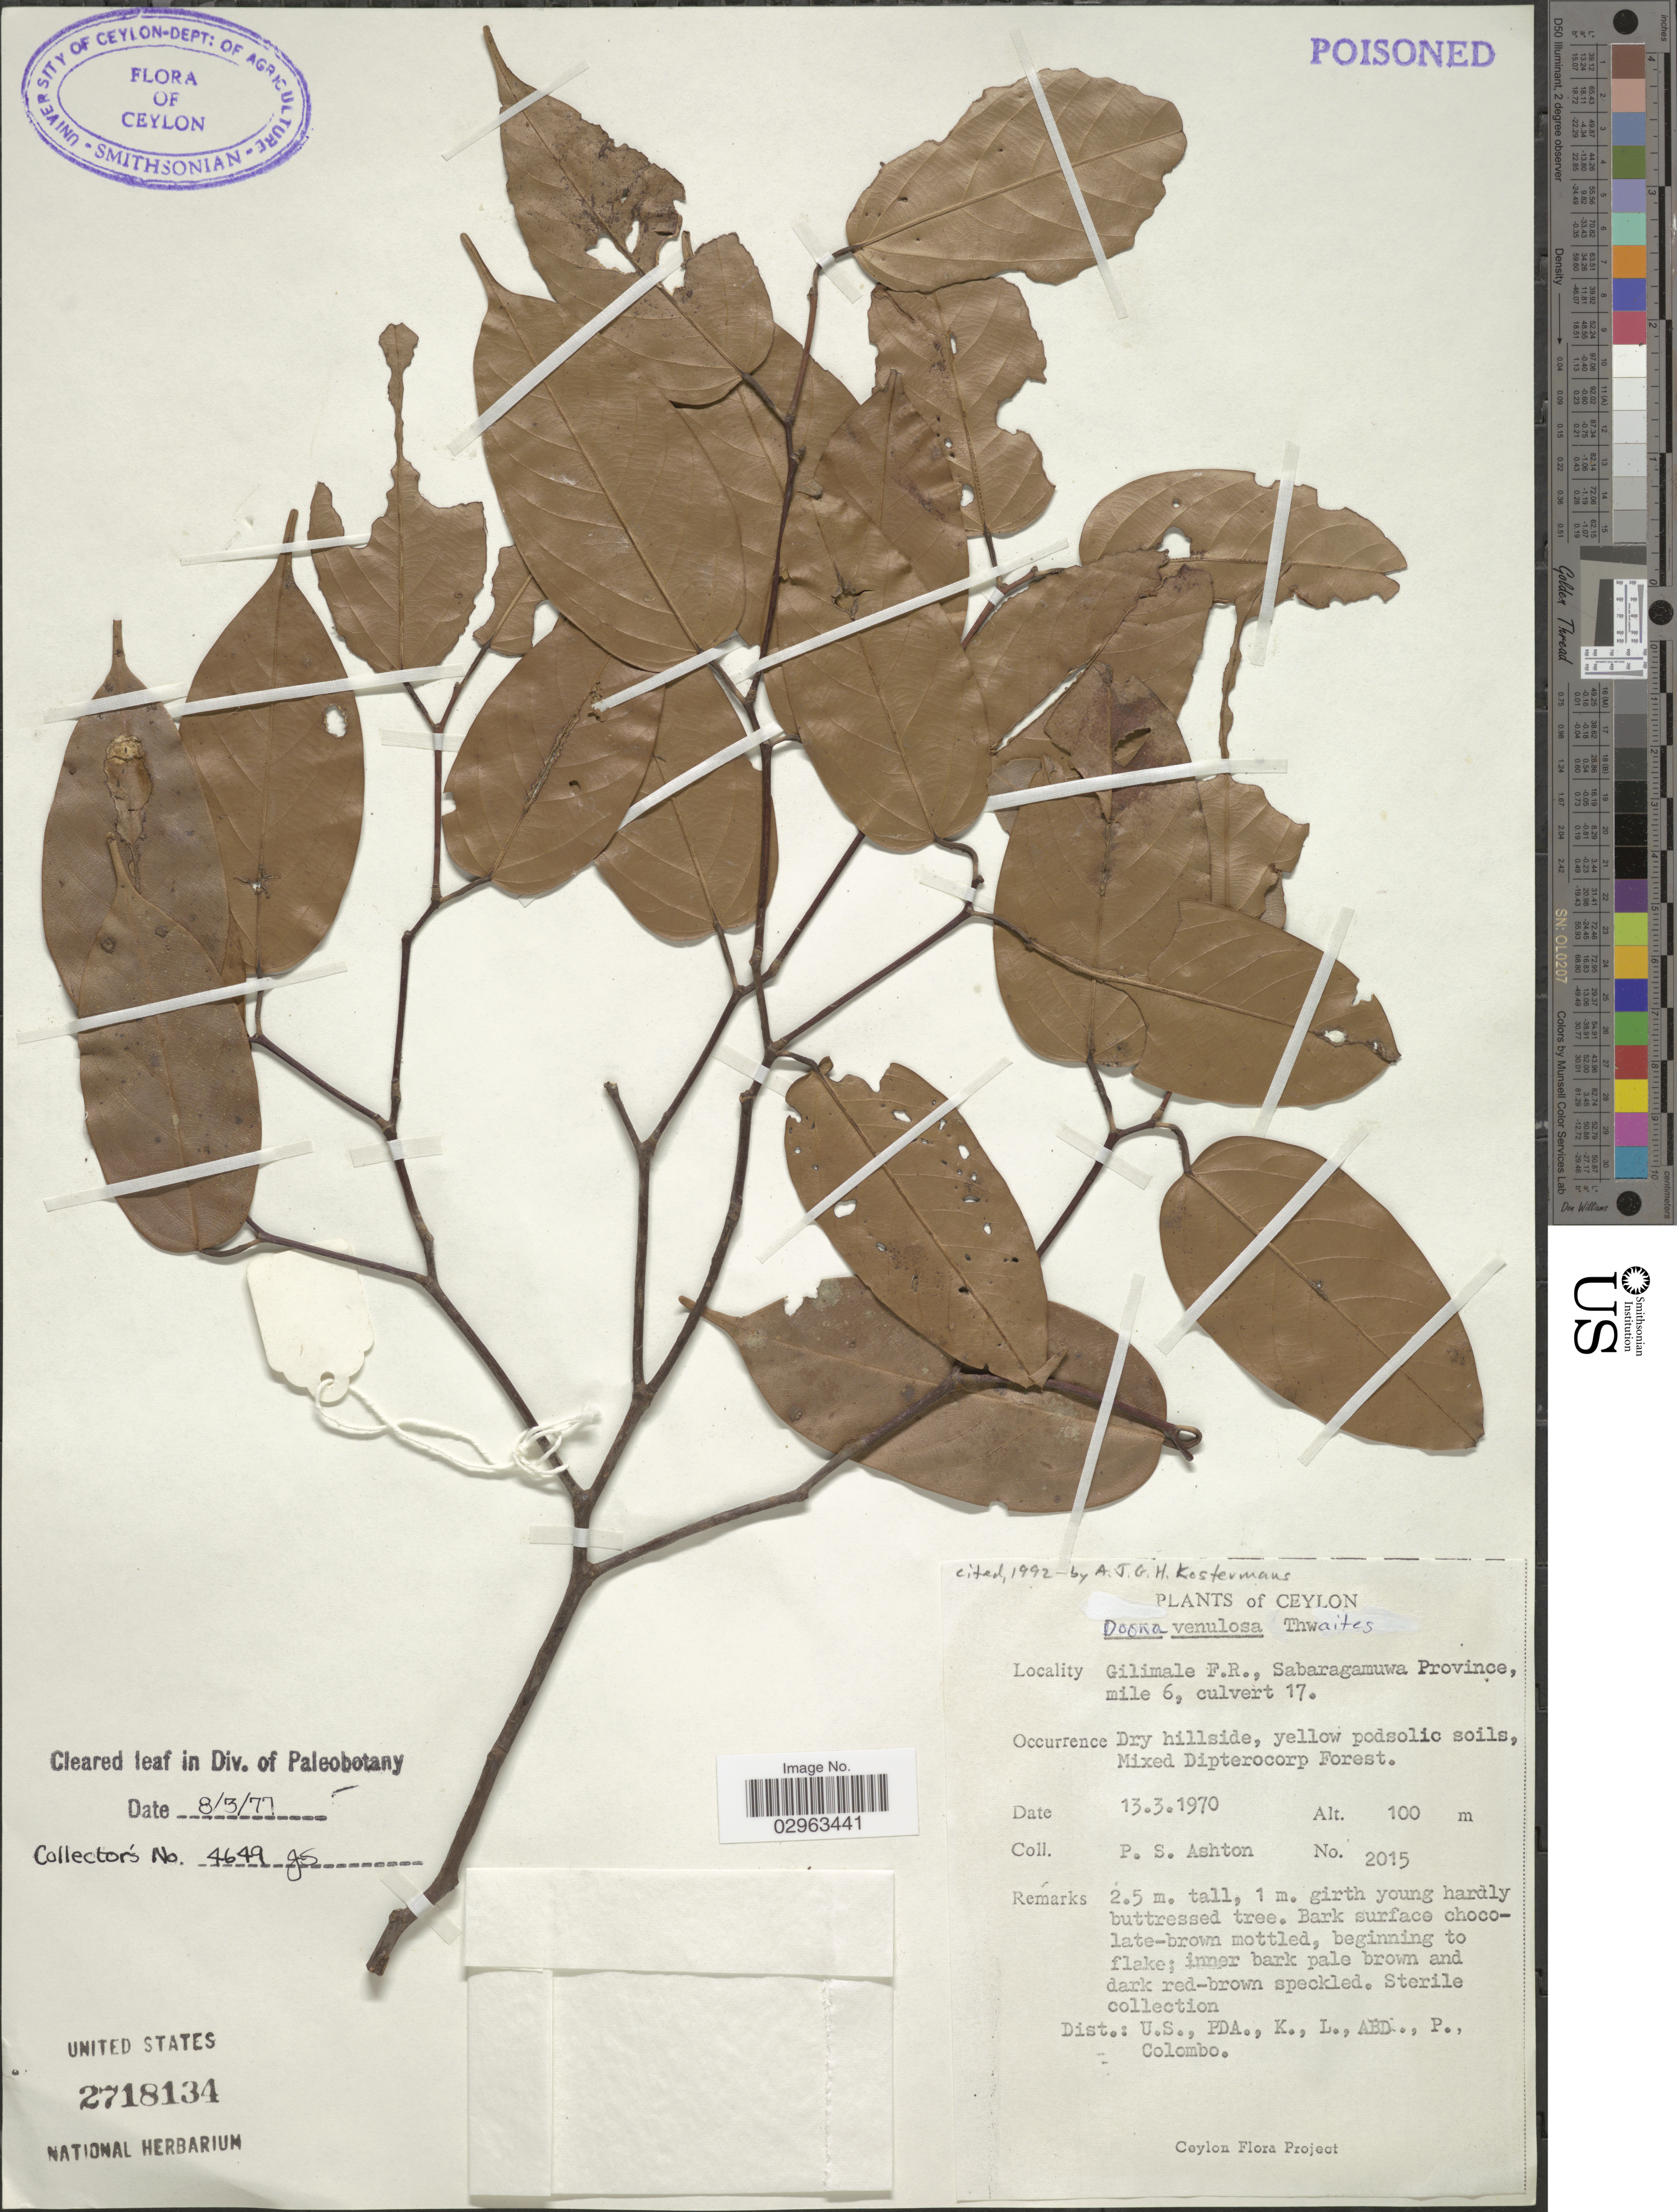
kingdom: Plantae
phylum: Tracheophyta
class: Magnoliopsida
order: Malvales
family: Dipterocarpaceae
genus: Doona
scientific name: Doona venulosa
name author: Thwaites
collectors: P. S. Ashton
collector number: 2015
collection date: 1970-03-13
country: Sri Lanka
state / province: Sabaragamuwa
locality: Ceylon. Gilimale F.R., mile 6, culvert 17.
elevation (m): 100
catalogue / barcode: US 2718134